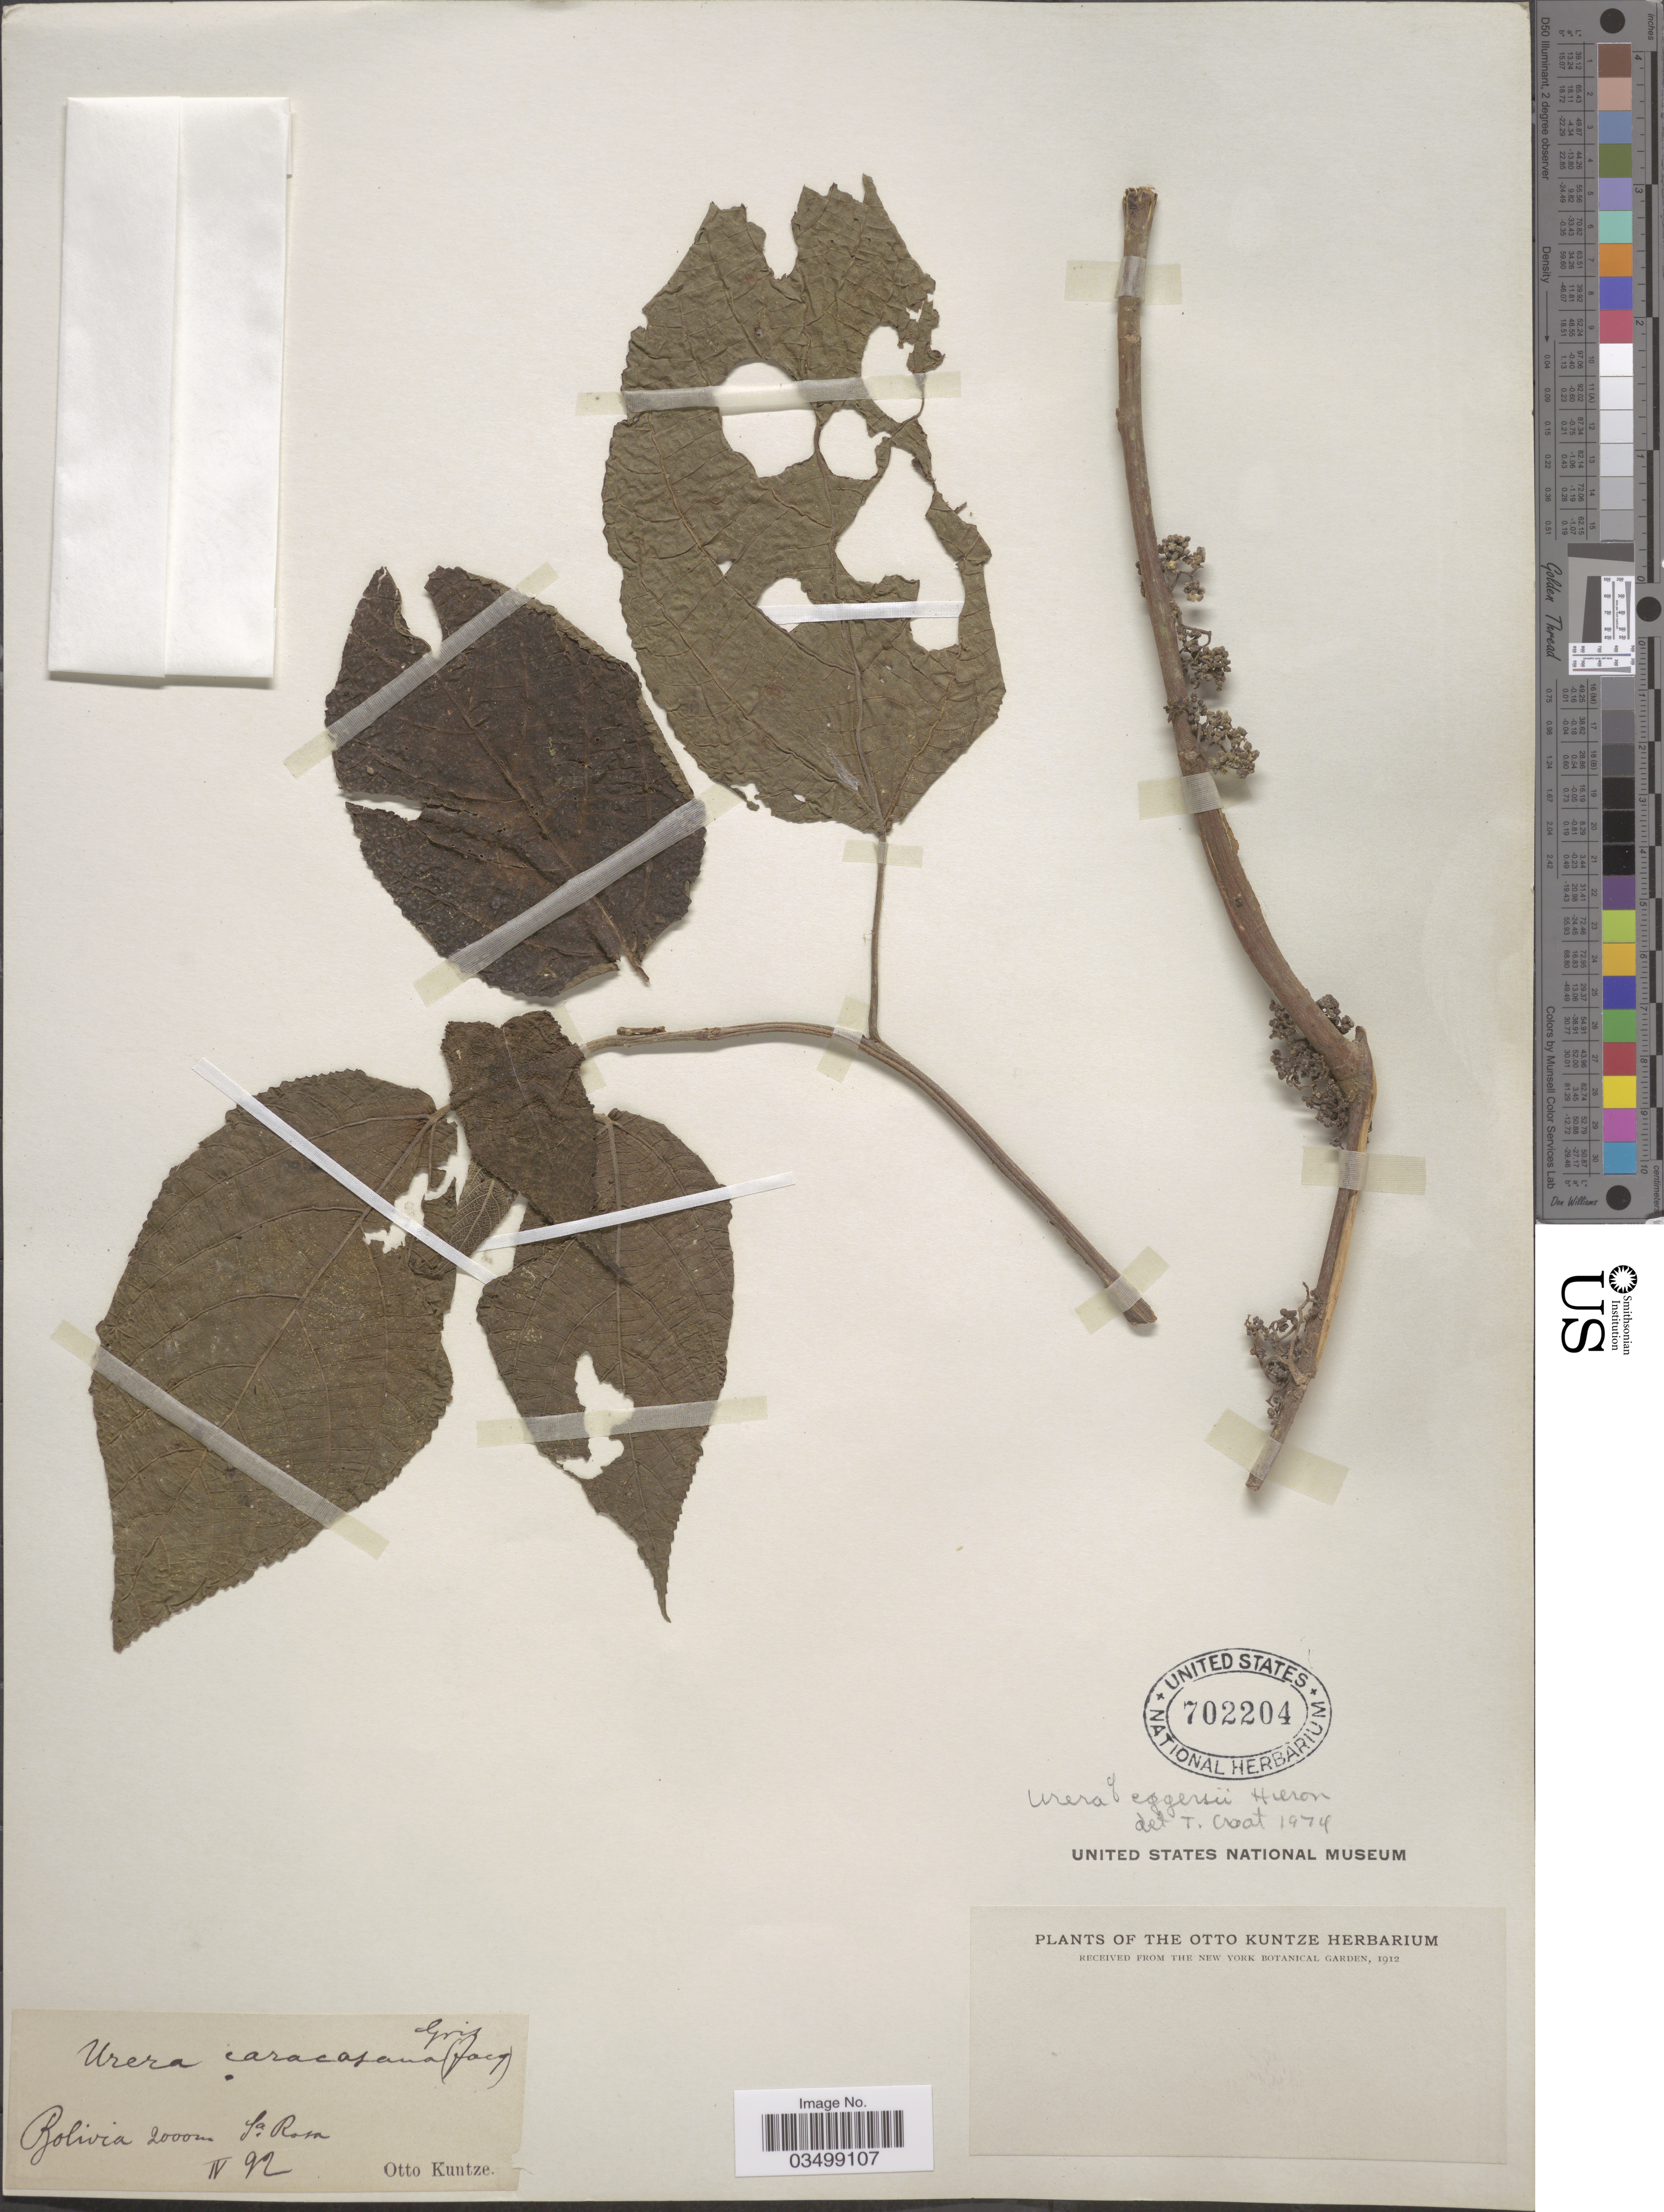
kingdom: Plantae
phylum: Tracheophyta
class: Magnoliopsida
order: Rosales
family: Urticaceae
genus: Urera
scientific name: Urera eggersii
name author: Hieron.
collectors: C.E.O. Kuntze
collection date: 1992-04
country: Bolivia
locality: Sa Rosa.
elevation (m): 2000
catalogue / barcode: US 702204